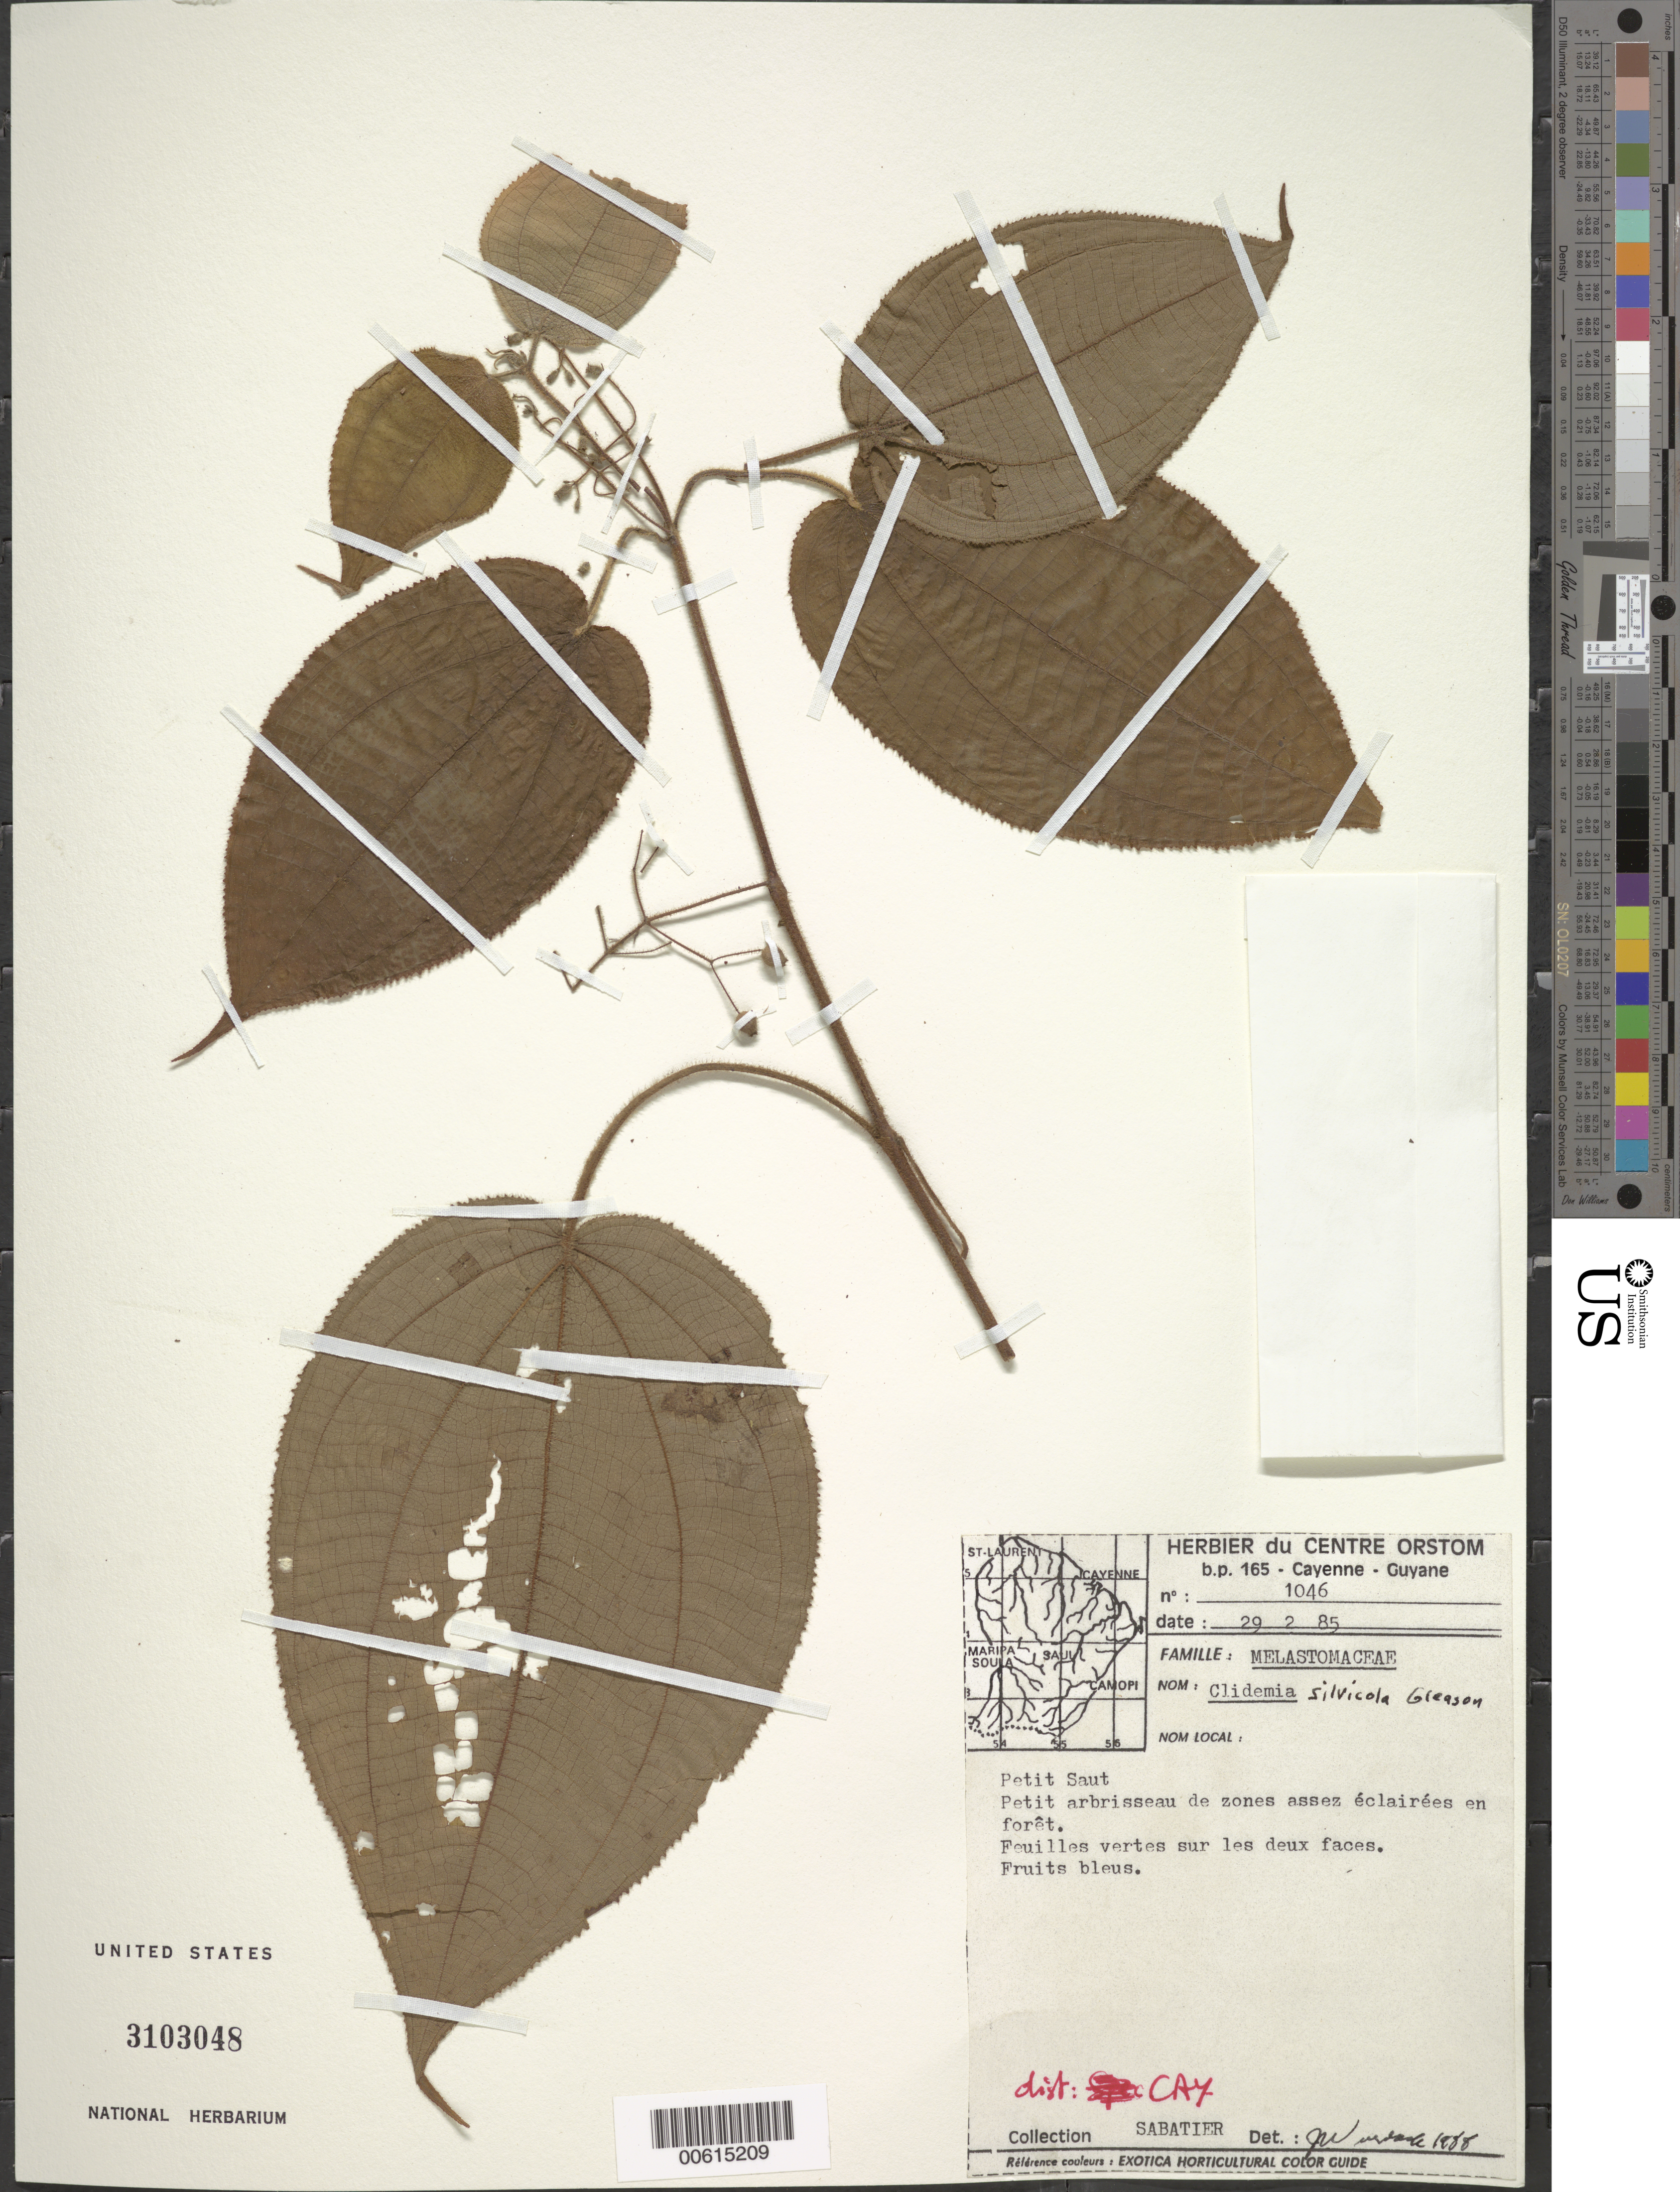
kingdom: Plantae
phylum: Tracheophyta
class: Magnoliopsida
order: Myrtales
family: Melastomataceae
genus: Clidemia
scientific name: Clidemia silvicola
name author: Gleason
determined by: Wurdack, John J., (US), US (UNITED STATES)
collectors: D. Sabatier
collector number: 1046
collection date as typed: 29 February 1985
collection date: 1985-02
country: French Guiana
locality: Petit Saut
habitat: Zones assez eclairees en foret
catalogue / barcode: US 3103048